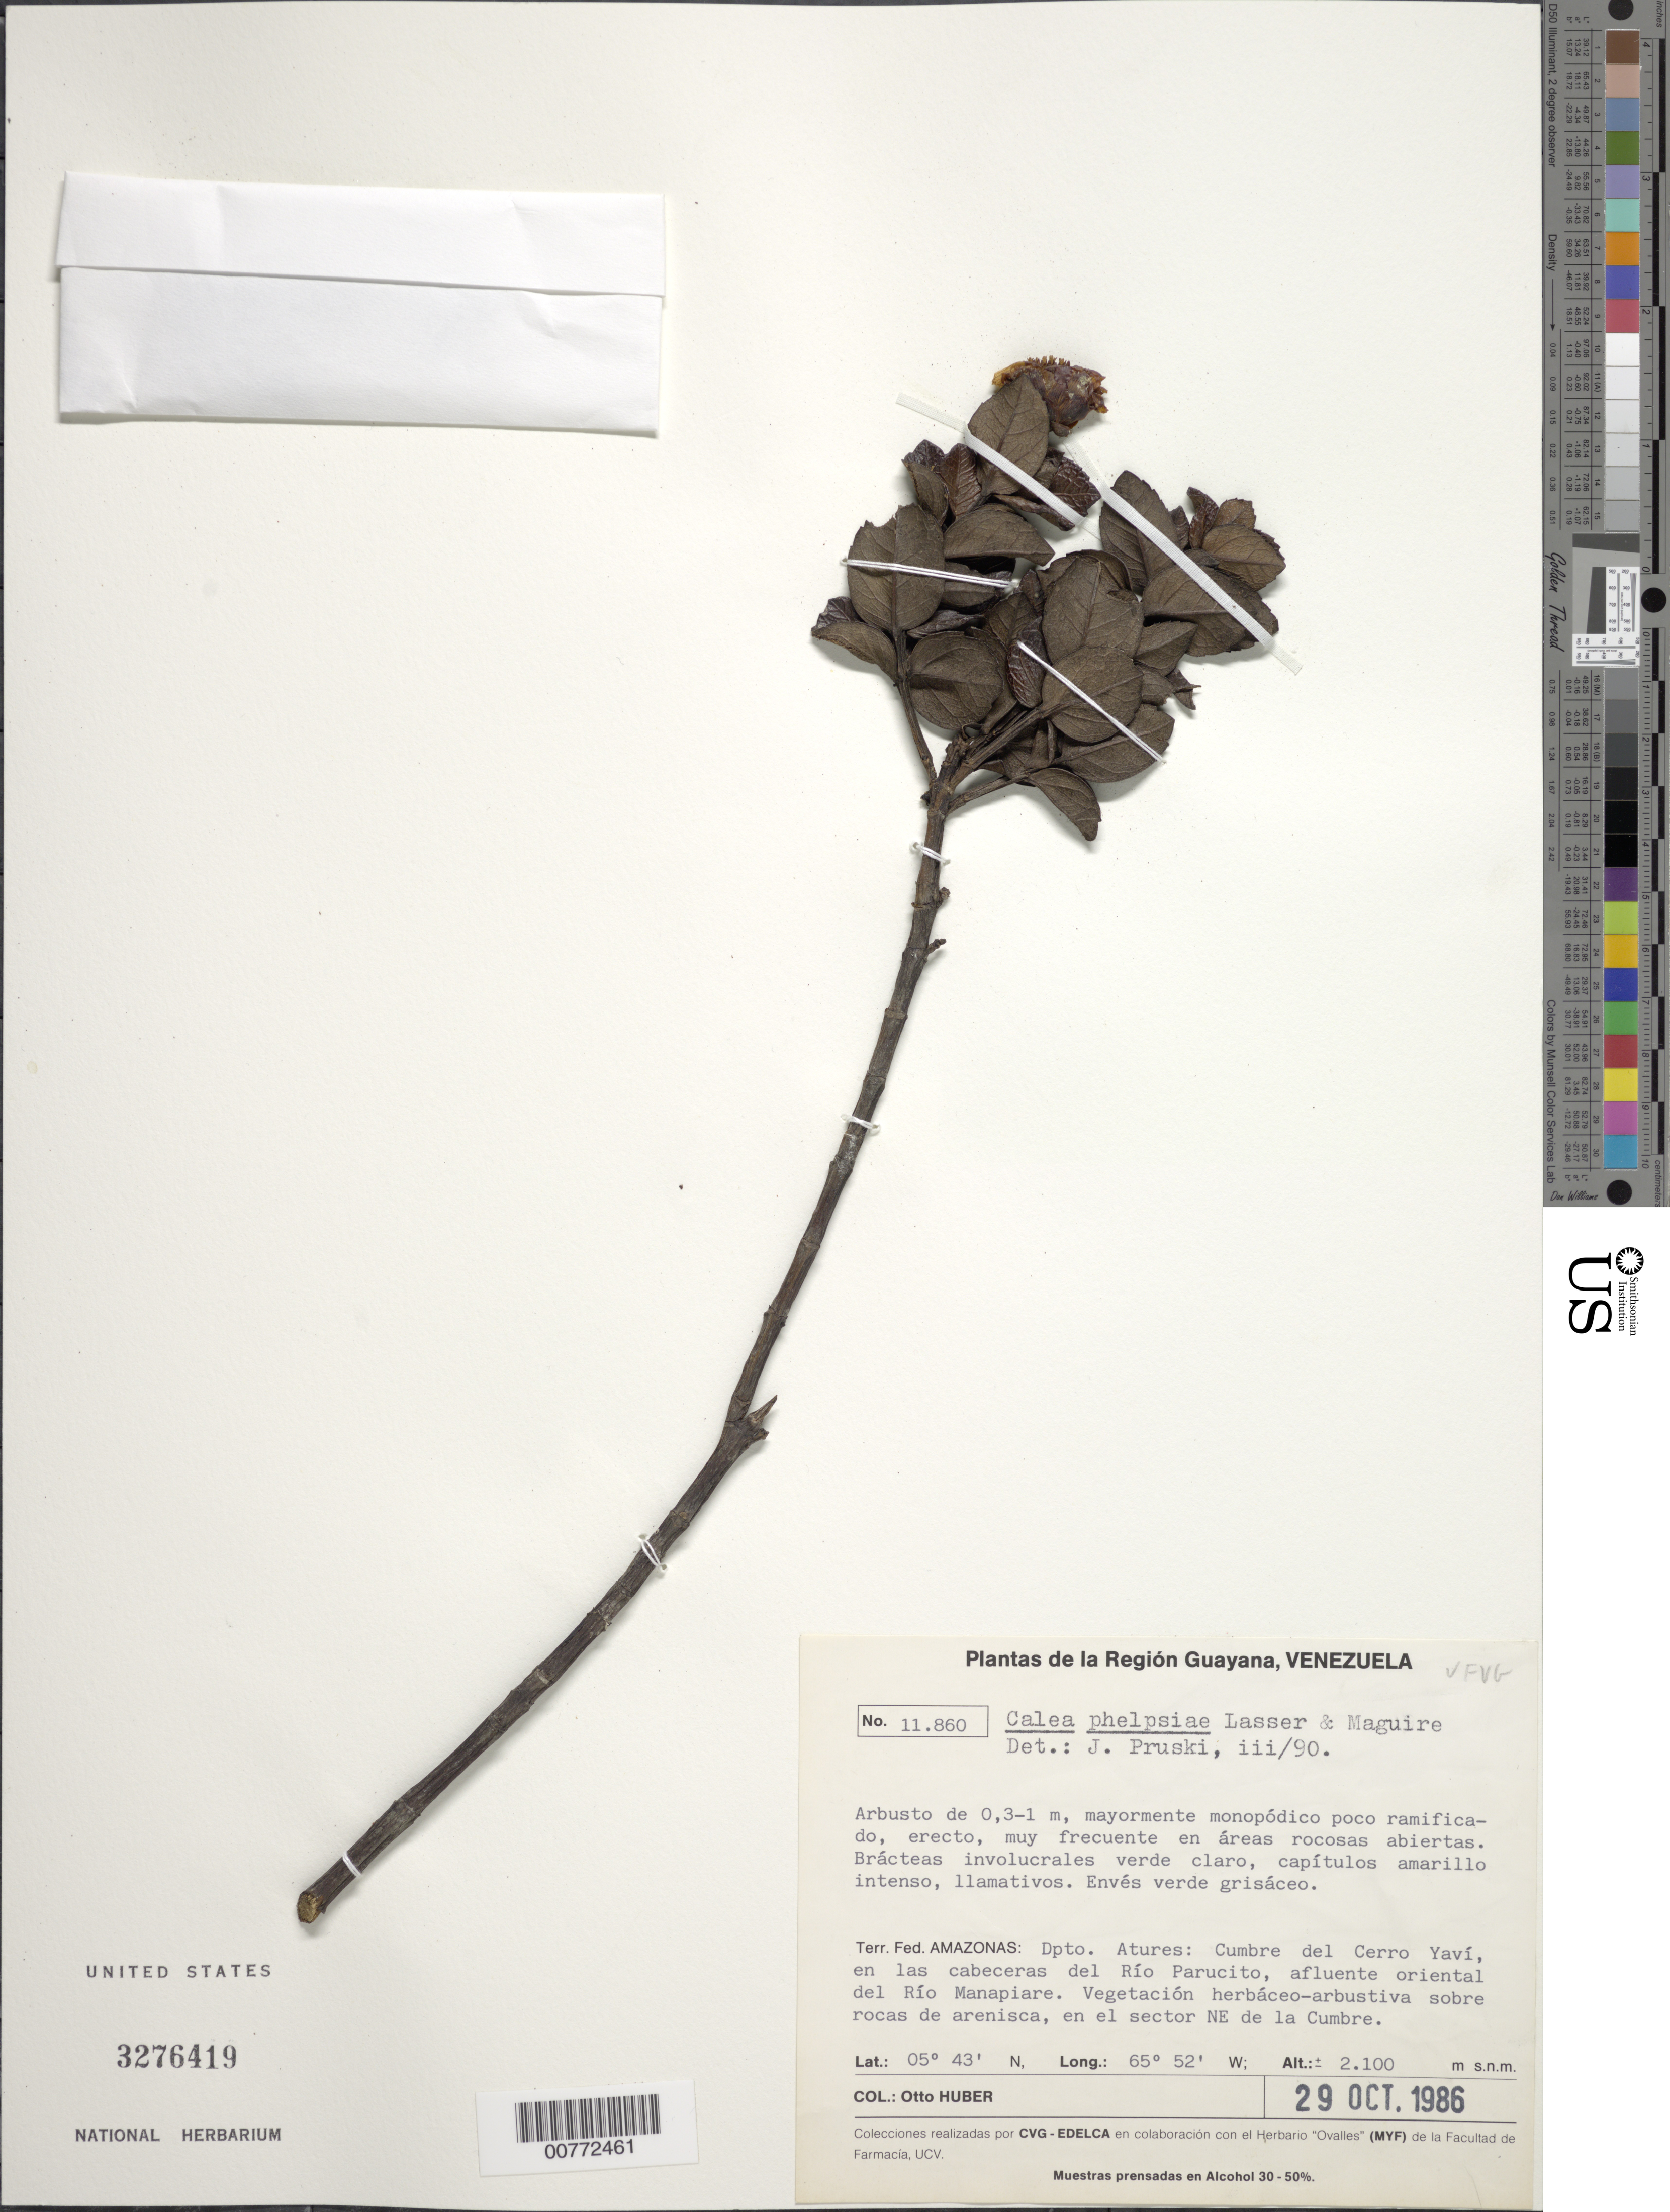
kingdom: Plantae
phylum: Tracheophyta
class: Magnoliopsida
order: Asterales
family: Asteraceae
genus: Calea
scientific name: Calea phelpsiae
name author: Lasser & Maguire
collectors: O. Huber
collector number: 11860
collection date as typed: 29-Oct-86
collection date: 1986-10-29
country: Venezuela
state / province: Amazonas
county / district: Atures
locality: Cerro Yaví, Río Parucito (affl. Río Manapiare)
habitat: Vegetacion herbaceo-arbustiva sobre rocas de arenisca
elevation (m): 2100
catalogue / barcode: US 3276419